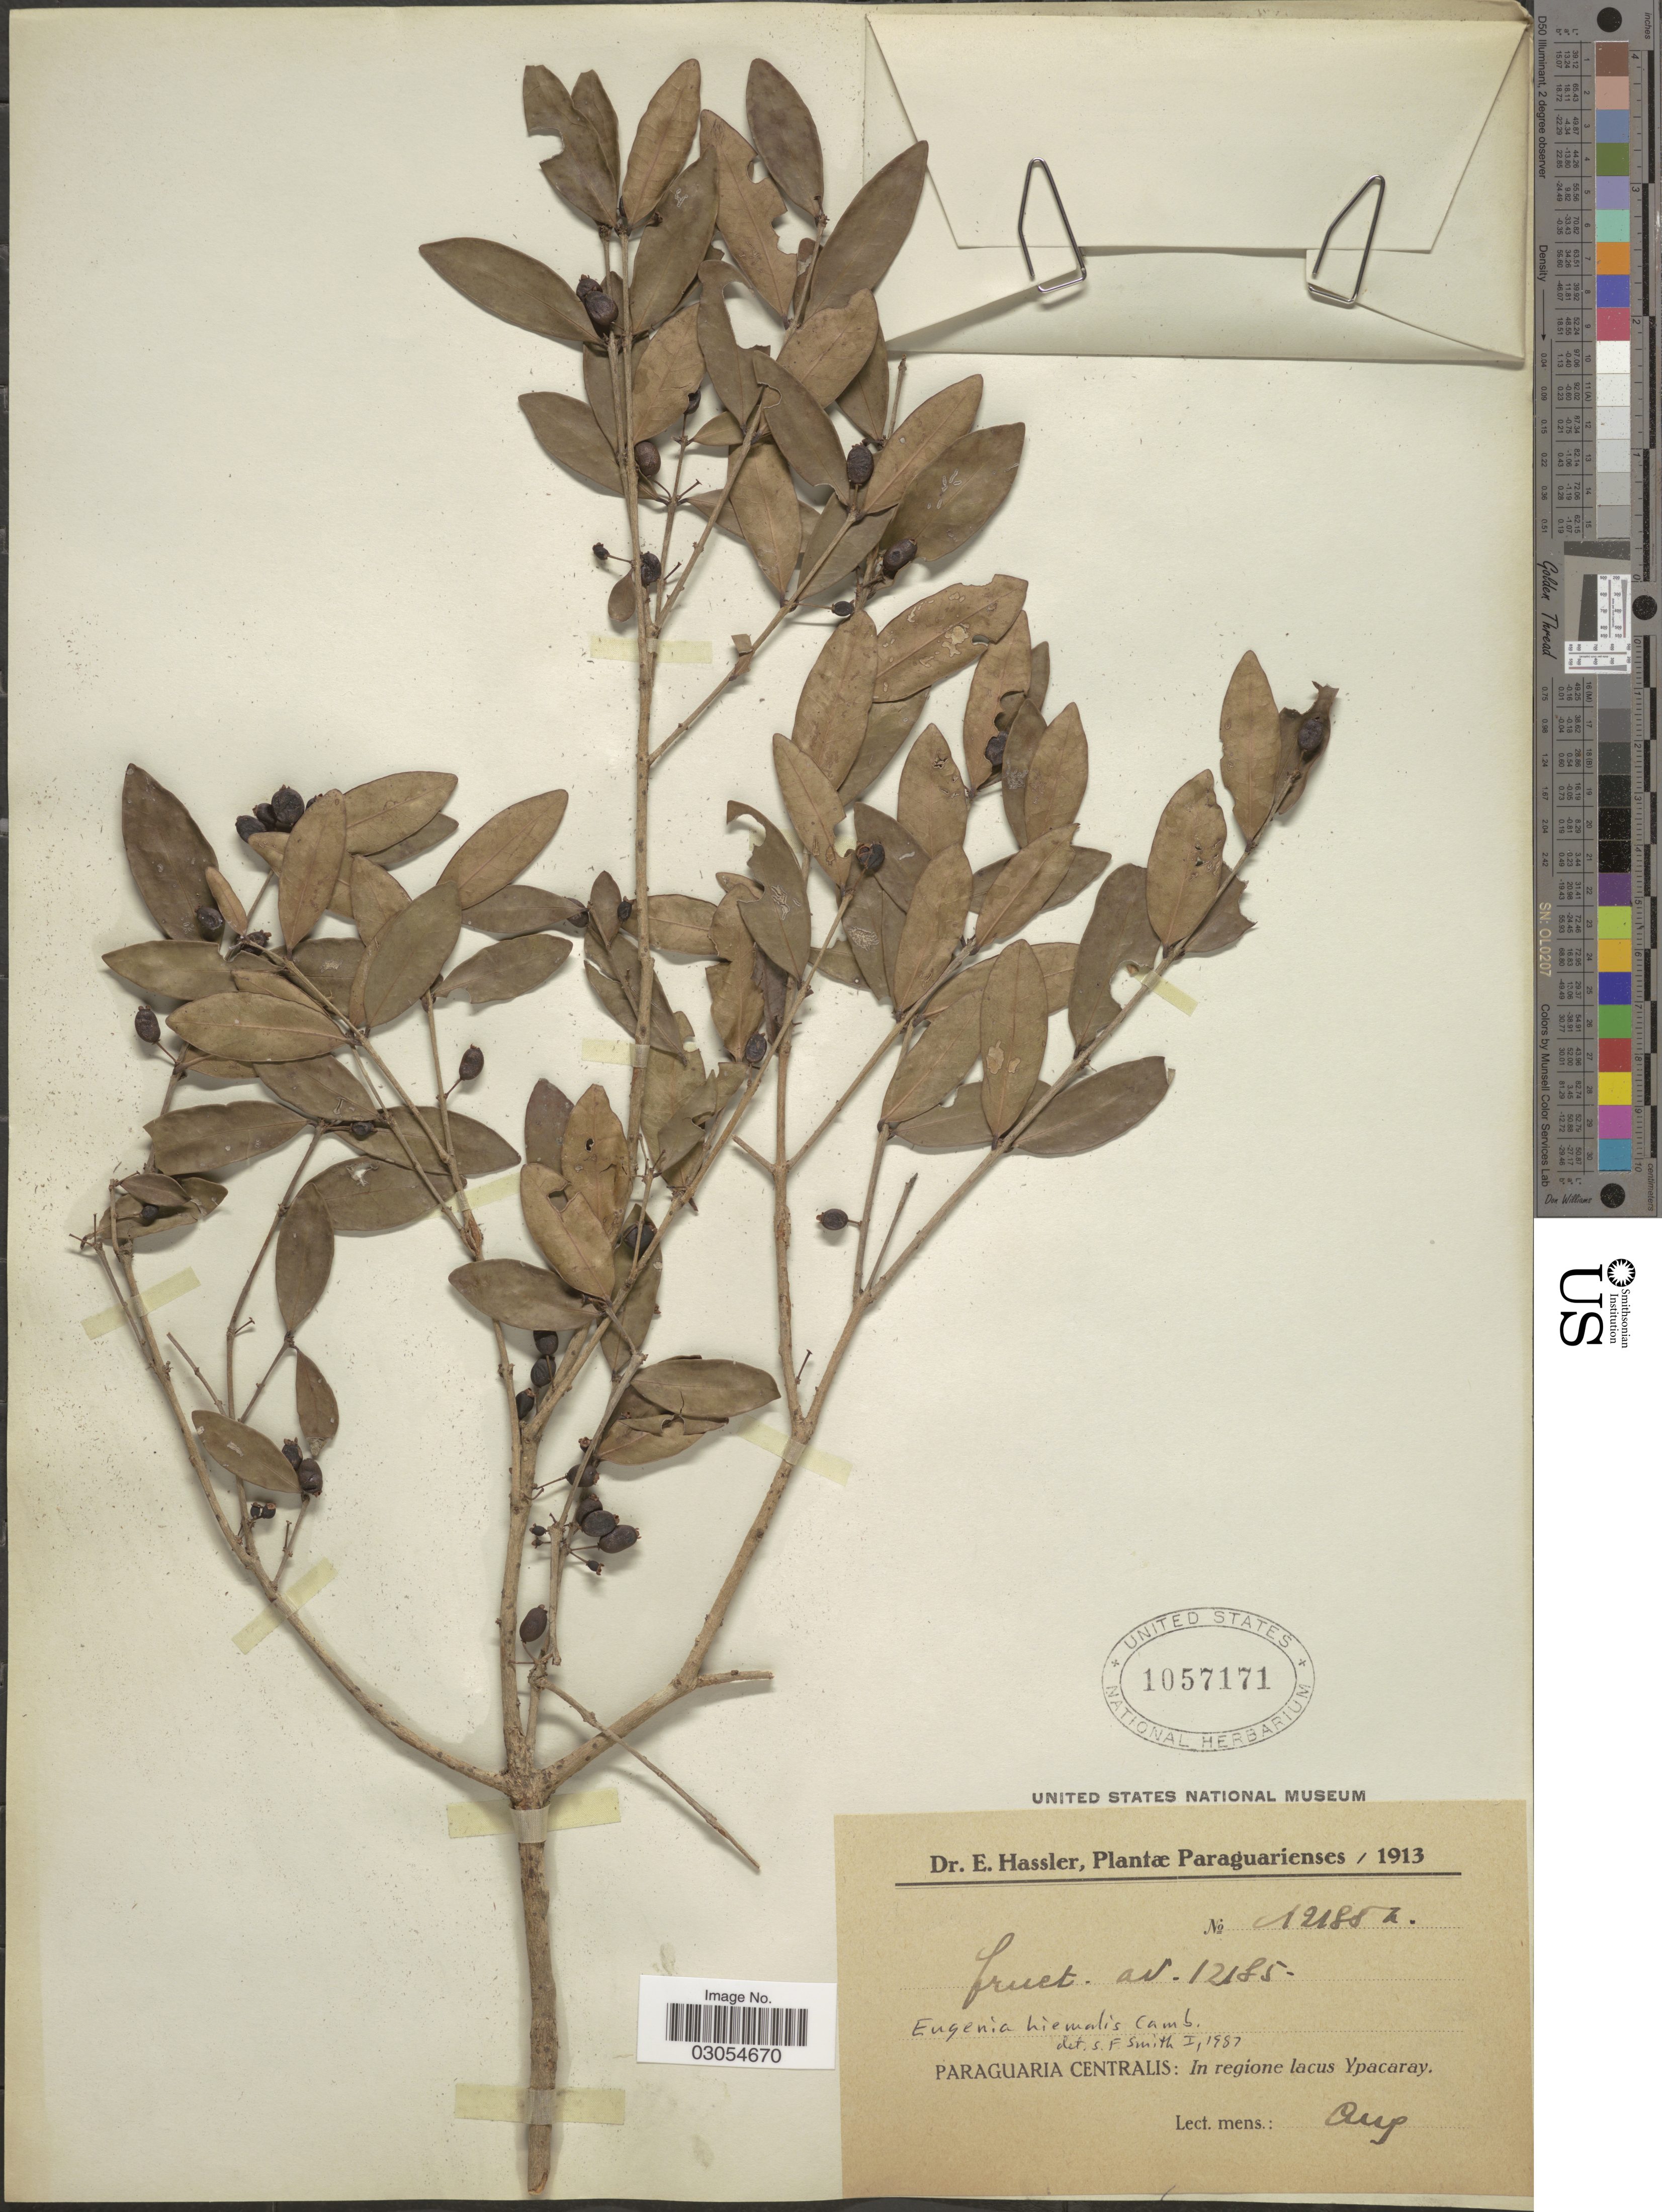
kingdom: Plantae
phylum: Tracheophyta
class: Magnoliopsida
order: Myrtales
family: Myrtaceae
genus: Eugenia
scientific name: Eugenia hiemalis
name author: Cambess.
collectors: E. Hassler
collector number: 12185h*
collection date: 1913-08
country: Paraguay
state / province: Paraguari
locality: Paraguaria Centralis: In regione lacus Ypacaray.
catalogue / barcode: US 1057171